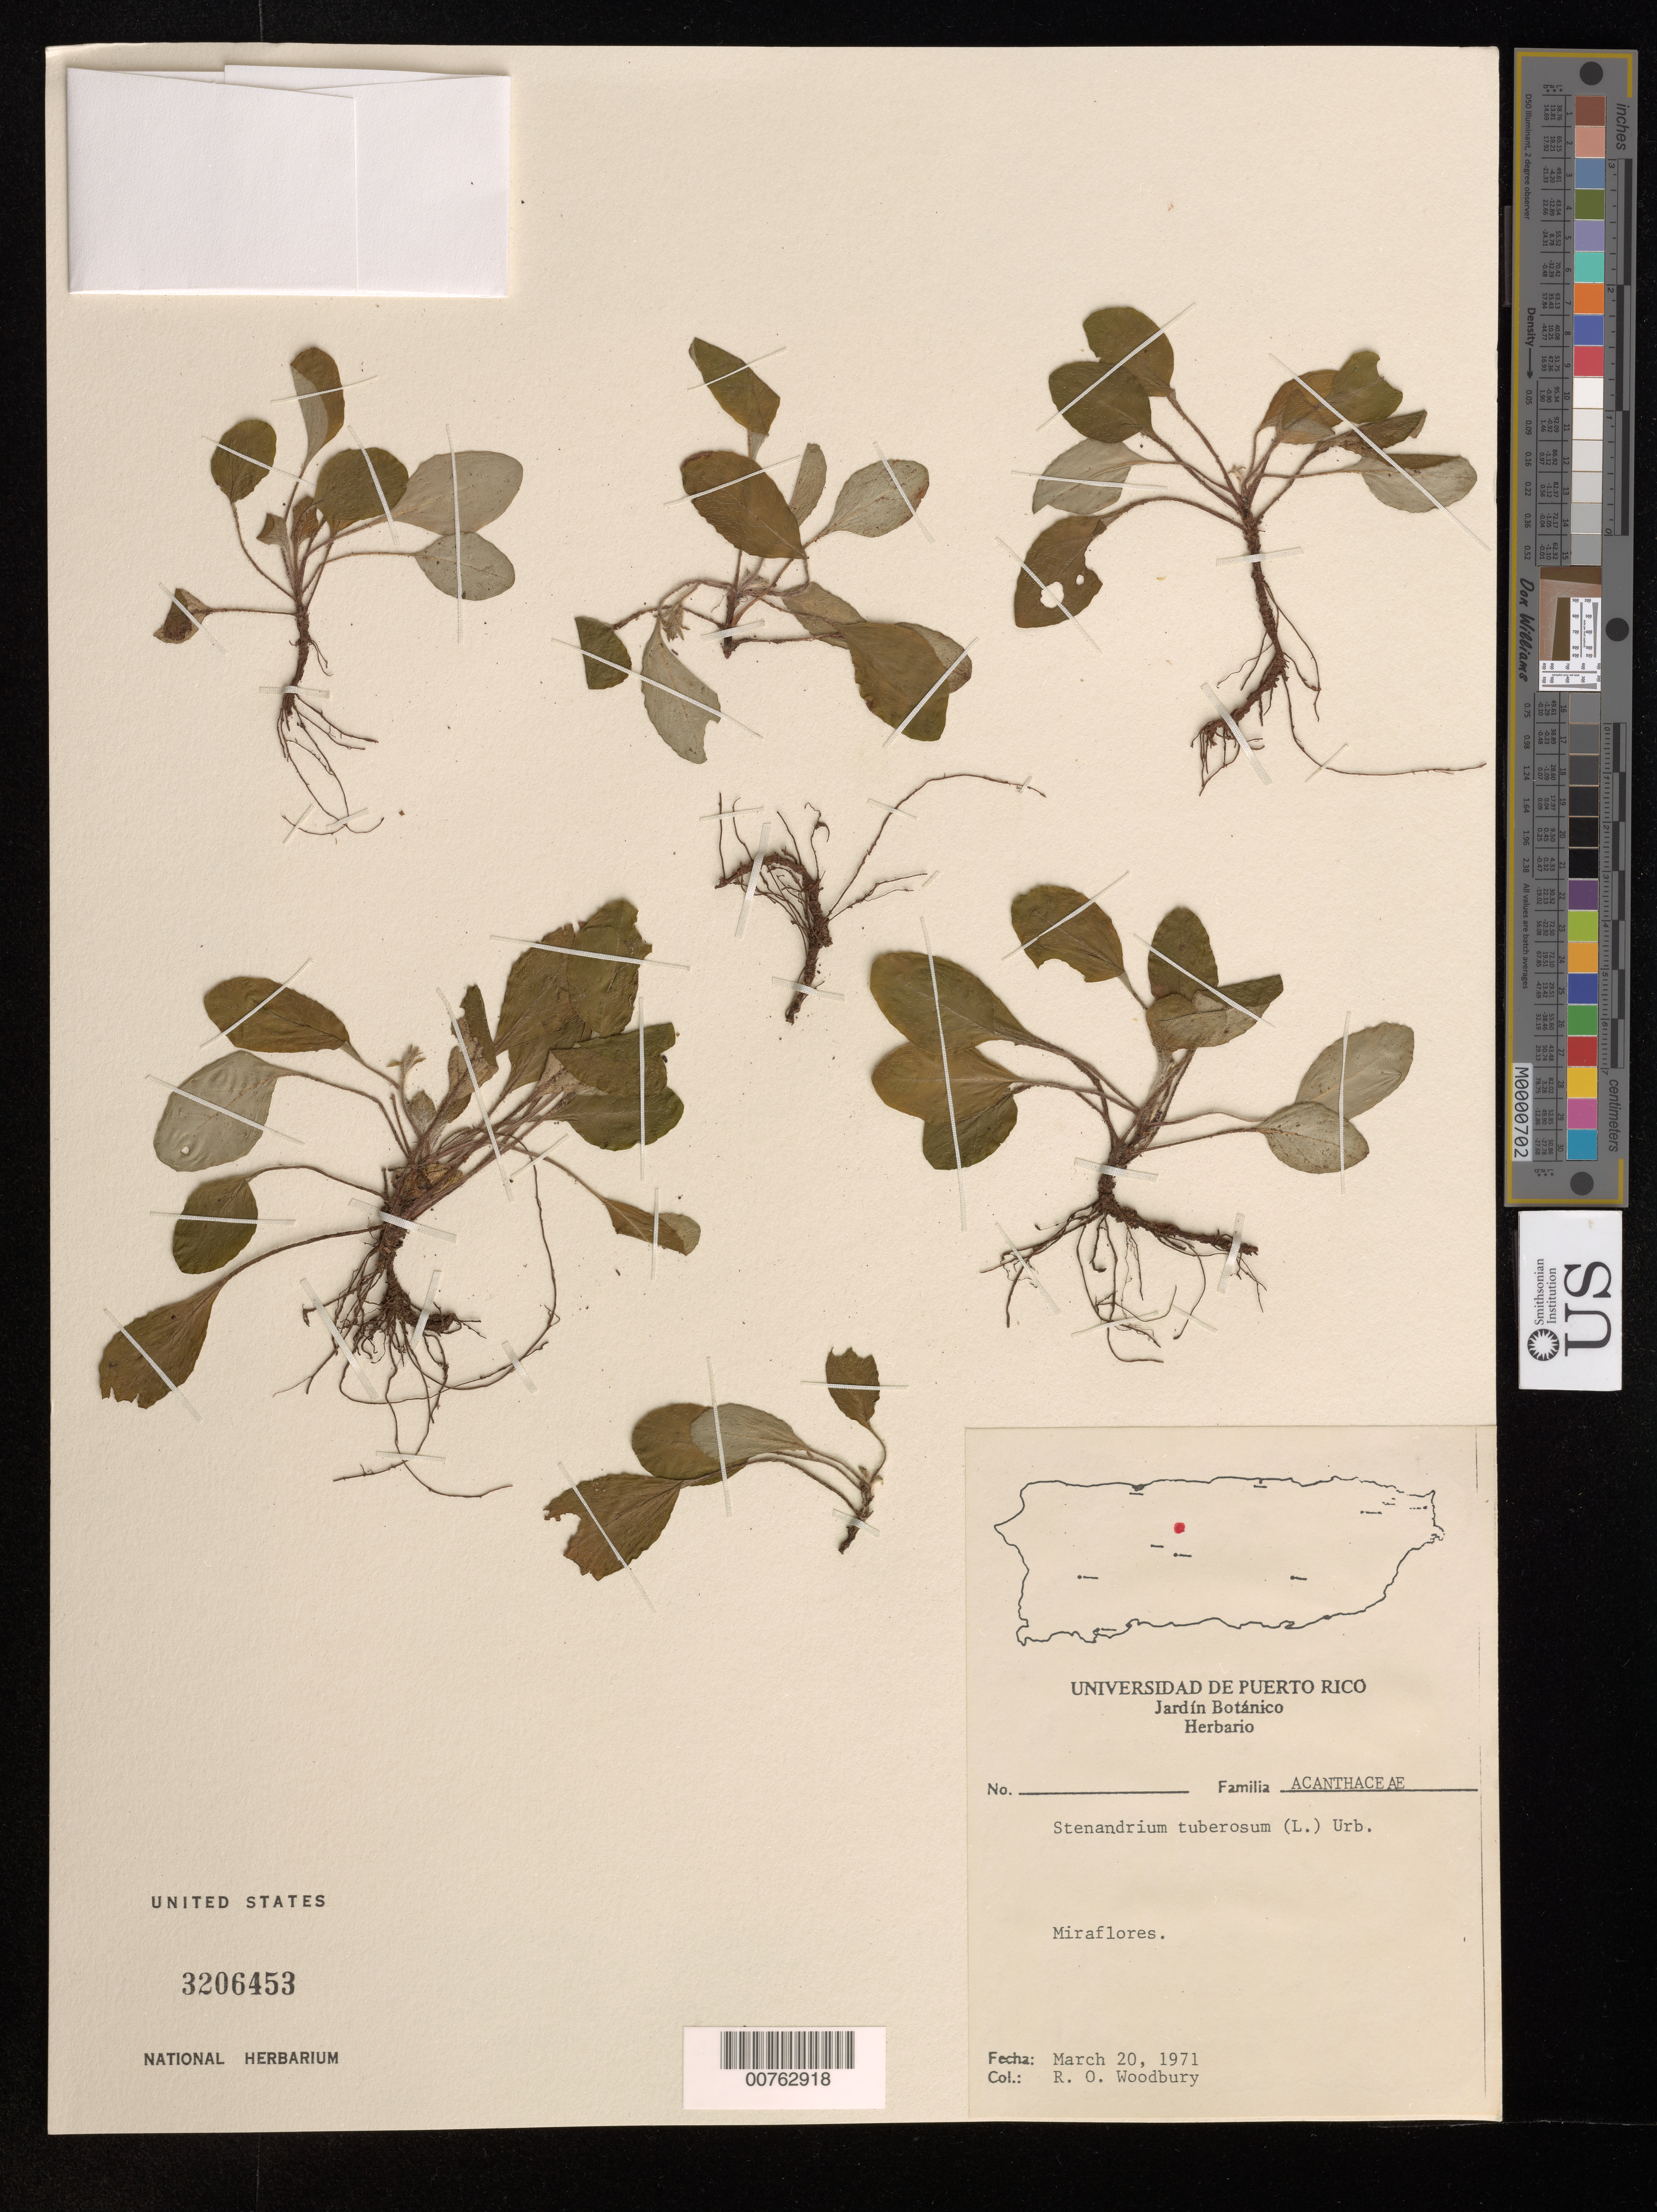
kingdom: Plantae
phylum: Tracheophyta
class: Magnoliopsida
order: Lamiales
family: Acanthaceae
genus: Stenandrium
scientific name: Stenandrium tuberosum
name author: (L.) Urb.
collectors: R. O. Woodbury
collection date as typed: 20 Mar 1971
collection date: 1971-03-20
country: Puerto Rico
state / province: Arecibo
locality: Arecibo, Miraflores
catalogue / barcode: US 3206453